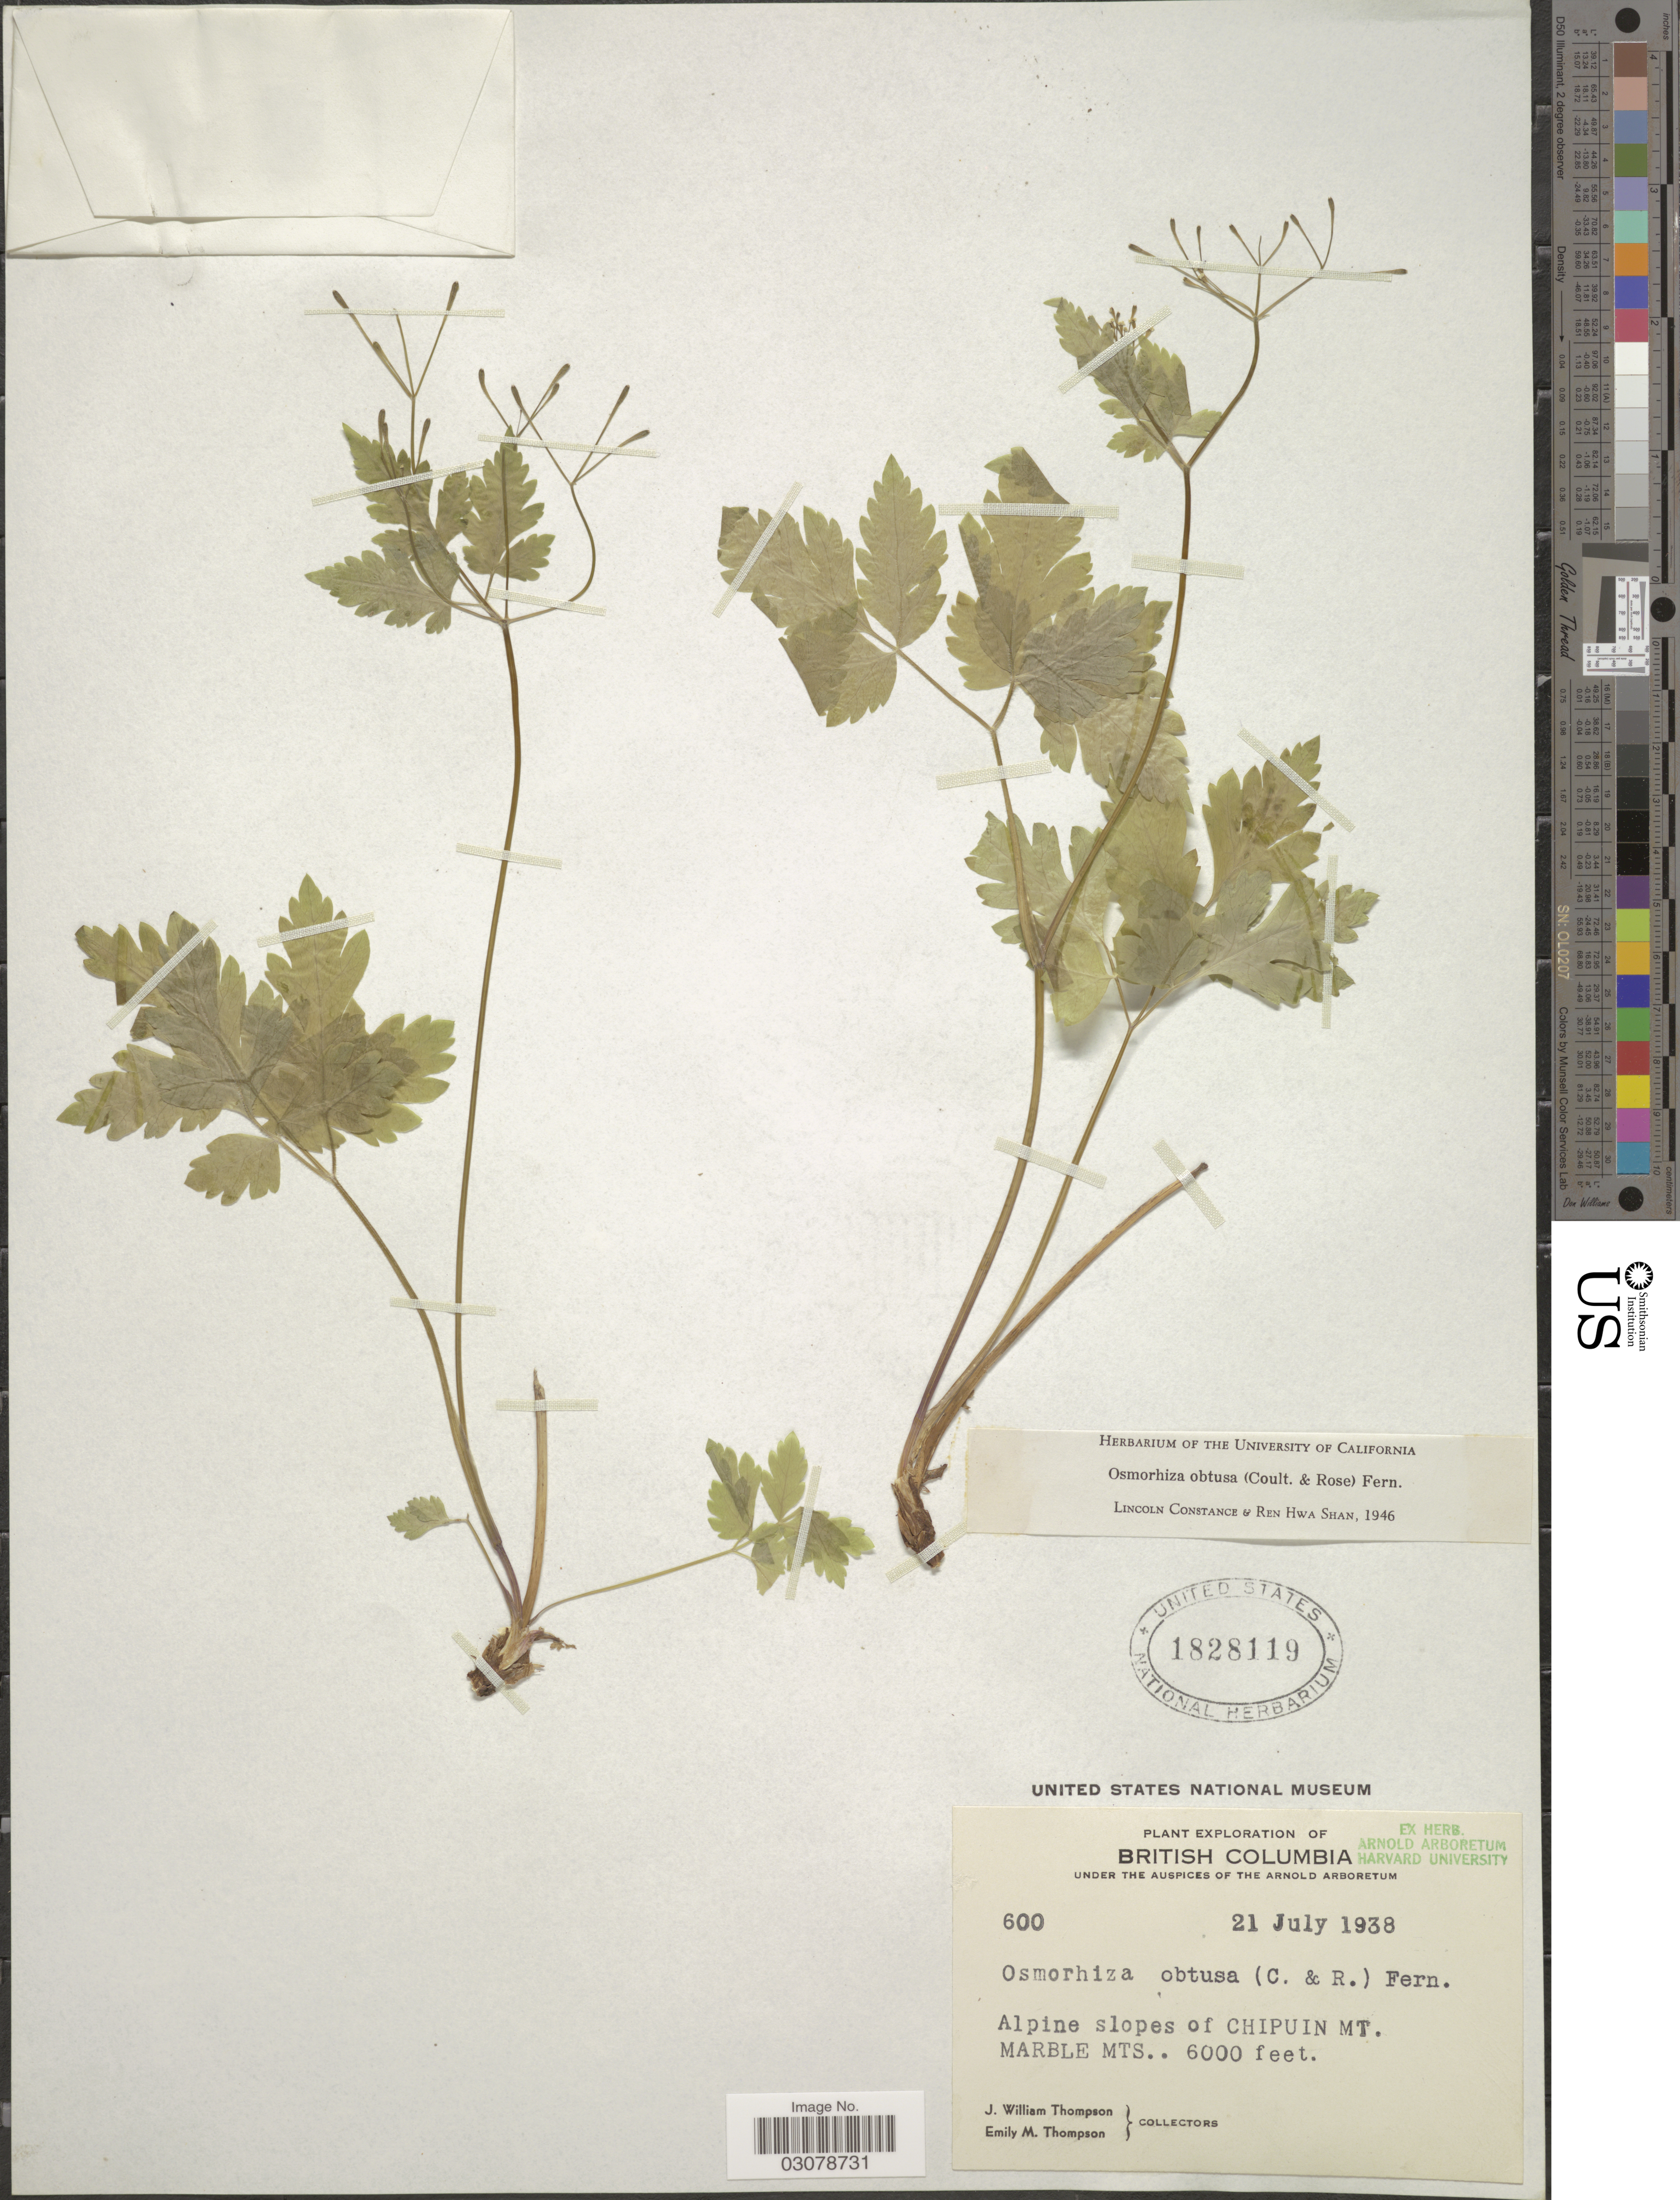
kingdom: Plantae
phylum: Tracheophyta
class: Magnoliopsida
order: Apiales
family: Apiaceae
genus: Osmorhiza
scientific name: Osmorhiza obtusa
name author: (J.M. Coult. & Rose) Fernald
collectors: J. W. Thompson & E. M. Thompson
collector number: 600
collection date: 1938-07-21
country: Canada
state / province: British Columbia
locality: Alpine slopes of Chipuin Mt., Marble Mts.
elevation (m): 1829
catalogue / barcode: US 1828119